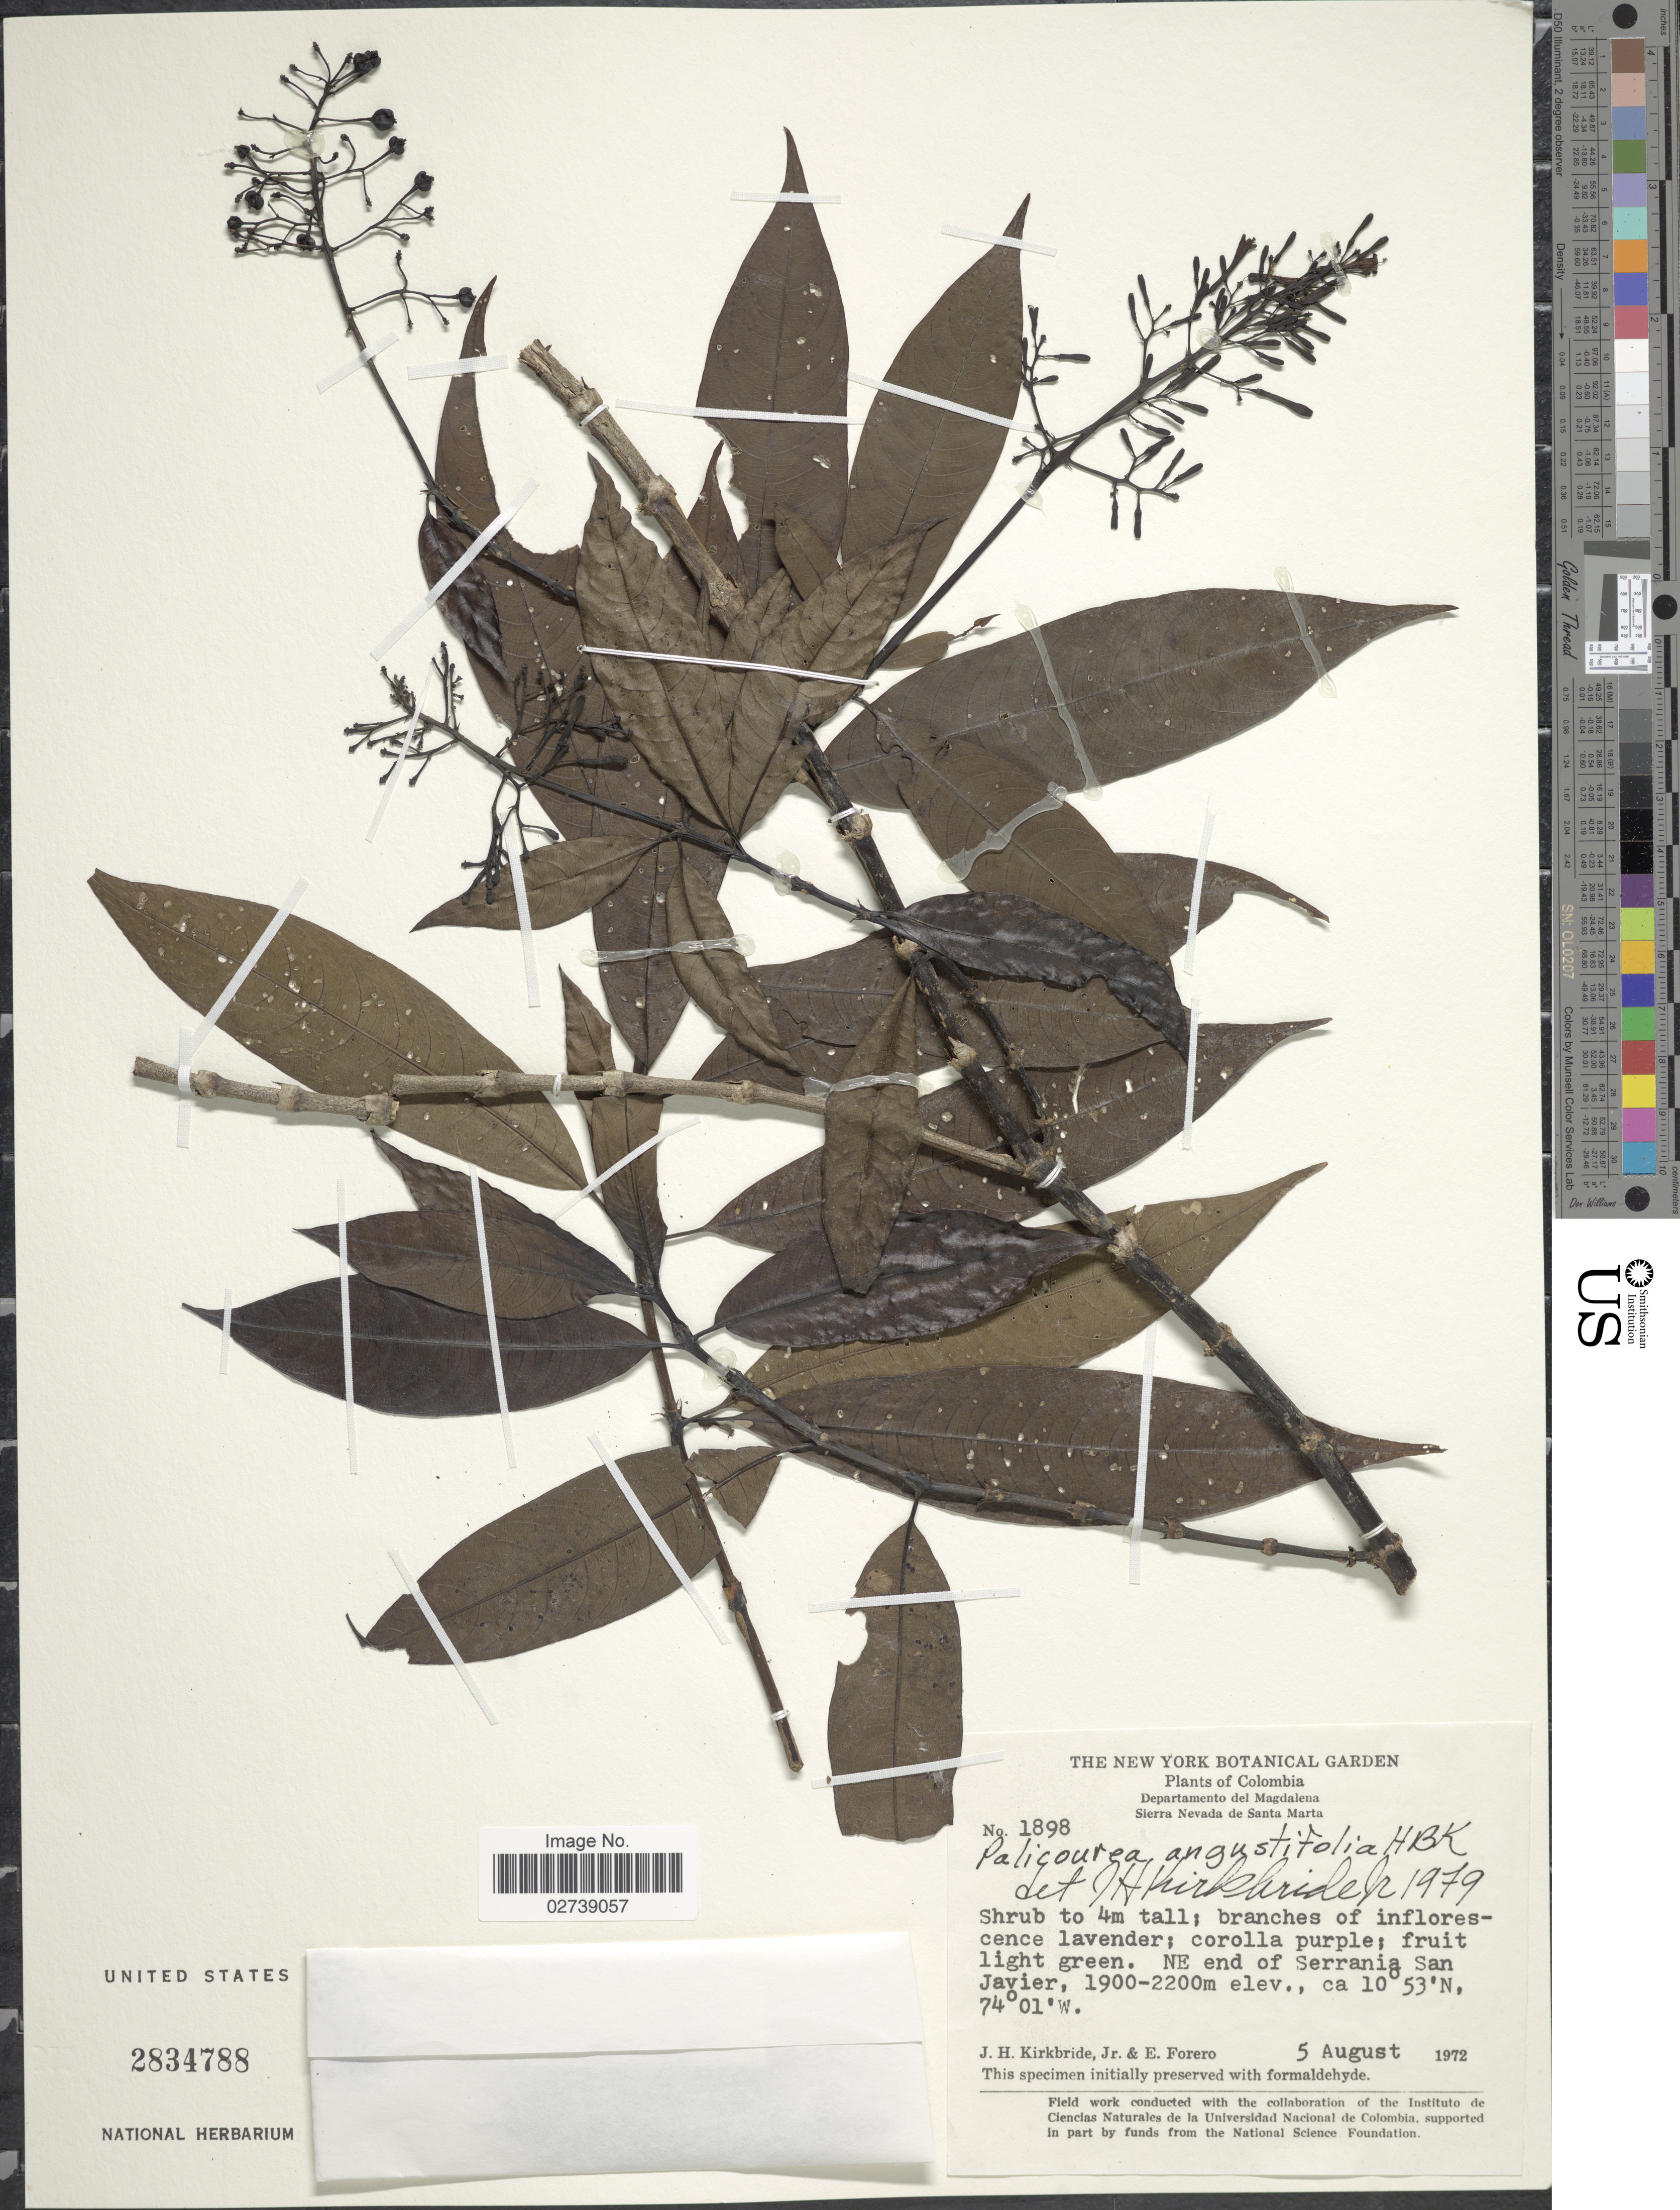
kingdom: Plantae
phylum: Tracheophyta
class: Magnoliopsida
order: Gentianales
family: Rubiaceae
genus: Palicourea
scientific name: Palicourea angustifolia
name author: Kunth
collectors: J. H. Kirkbride & E. Forero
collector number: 1898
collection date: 1972-08-05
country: Colombia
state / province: Magdalena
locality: Colombia, Departamento of Colombia, Sierra Nevada de Sana Marta. NE end of Serrania San Javier.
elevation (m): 1900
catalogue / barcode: US 2834788